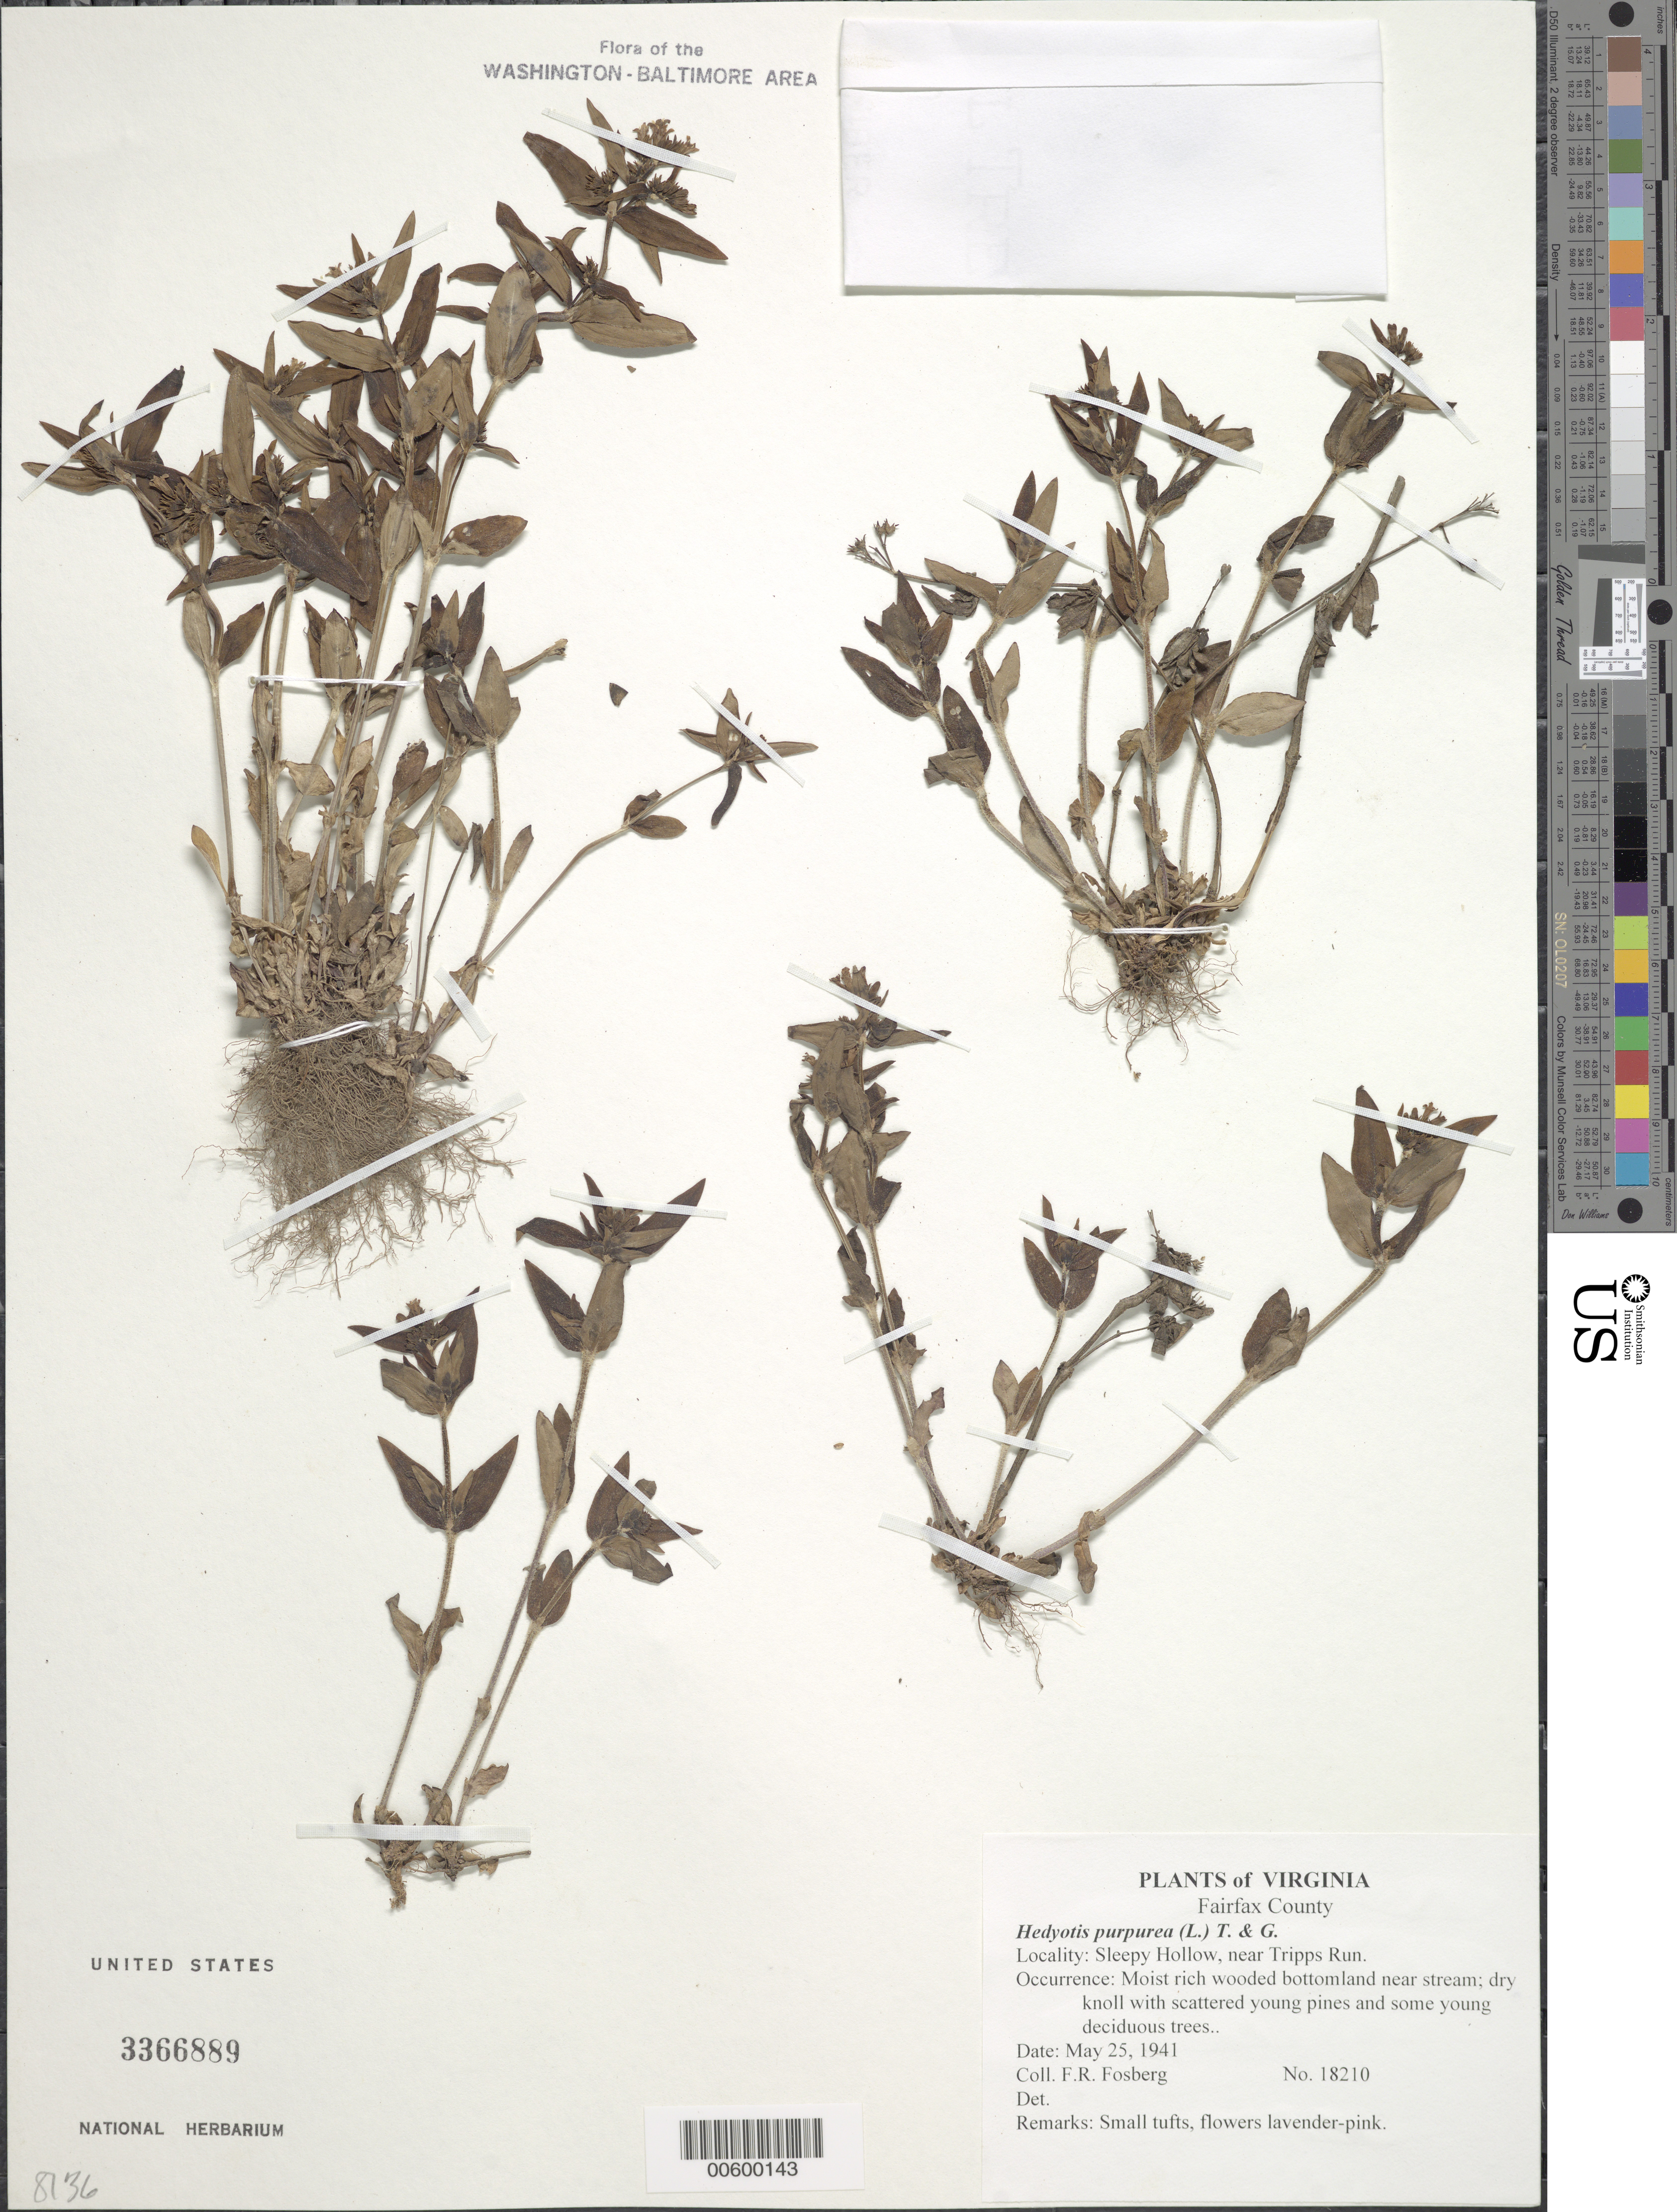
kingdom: Plantae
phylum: Tracheophyta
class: Magnoliopsida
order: Gentianales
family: Rubiaceae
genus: Houstonia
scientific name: Houstonia purpurea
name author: L.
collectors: F. R. Fosberg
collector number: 18210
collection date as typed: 25 May 1941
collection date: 1941-05-25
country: United States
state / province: Virginia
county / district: Fairfax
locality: Sleepy Hollow, near Tripps Run.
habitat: Moist rich wooded bottomland near stream; dry knoll with scattered young pines and some young deciduous trees..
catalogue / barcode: US 3366889